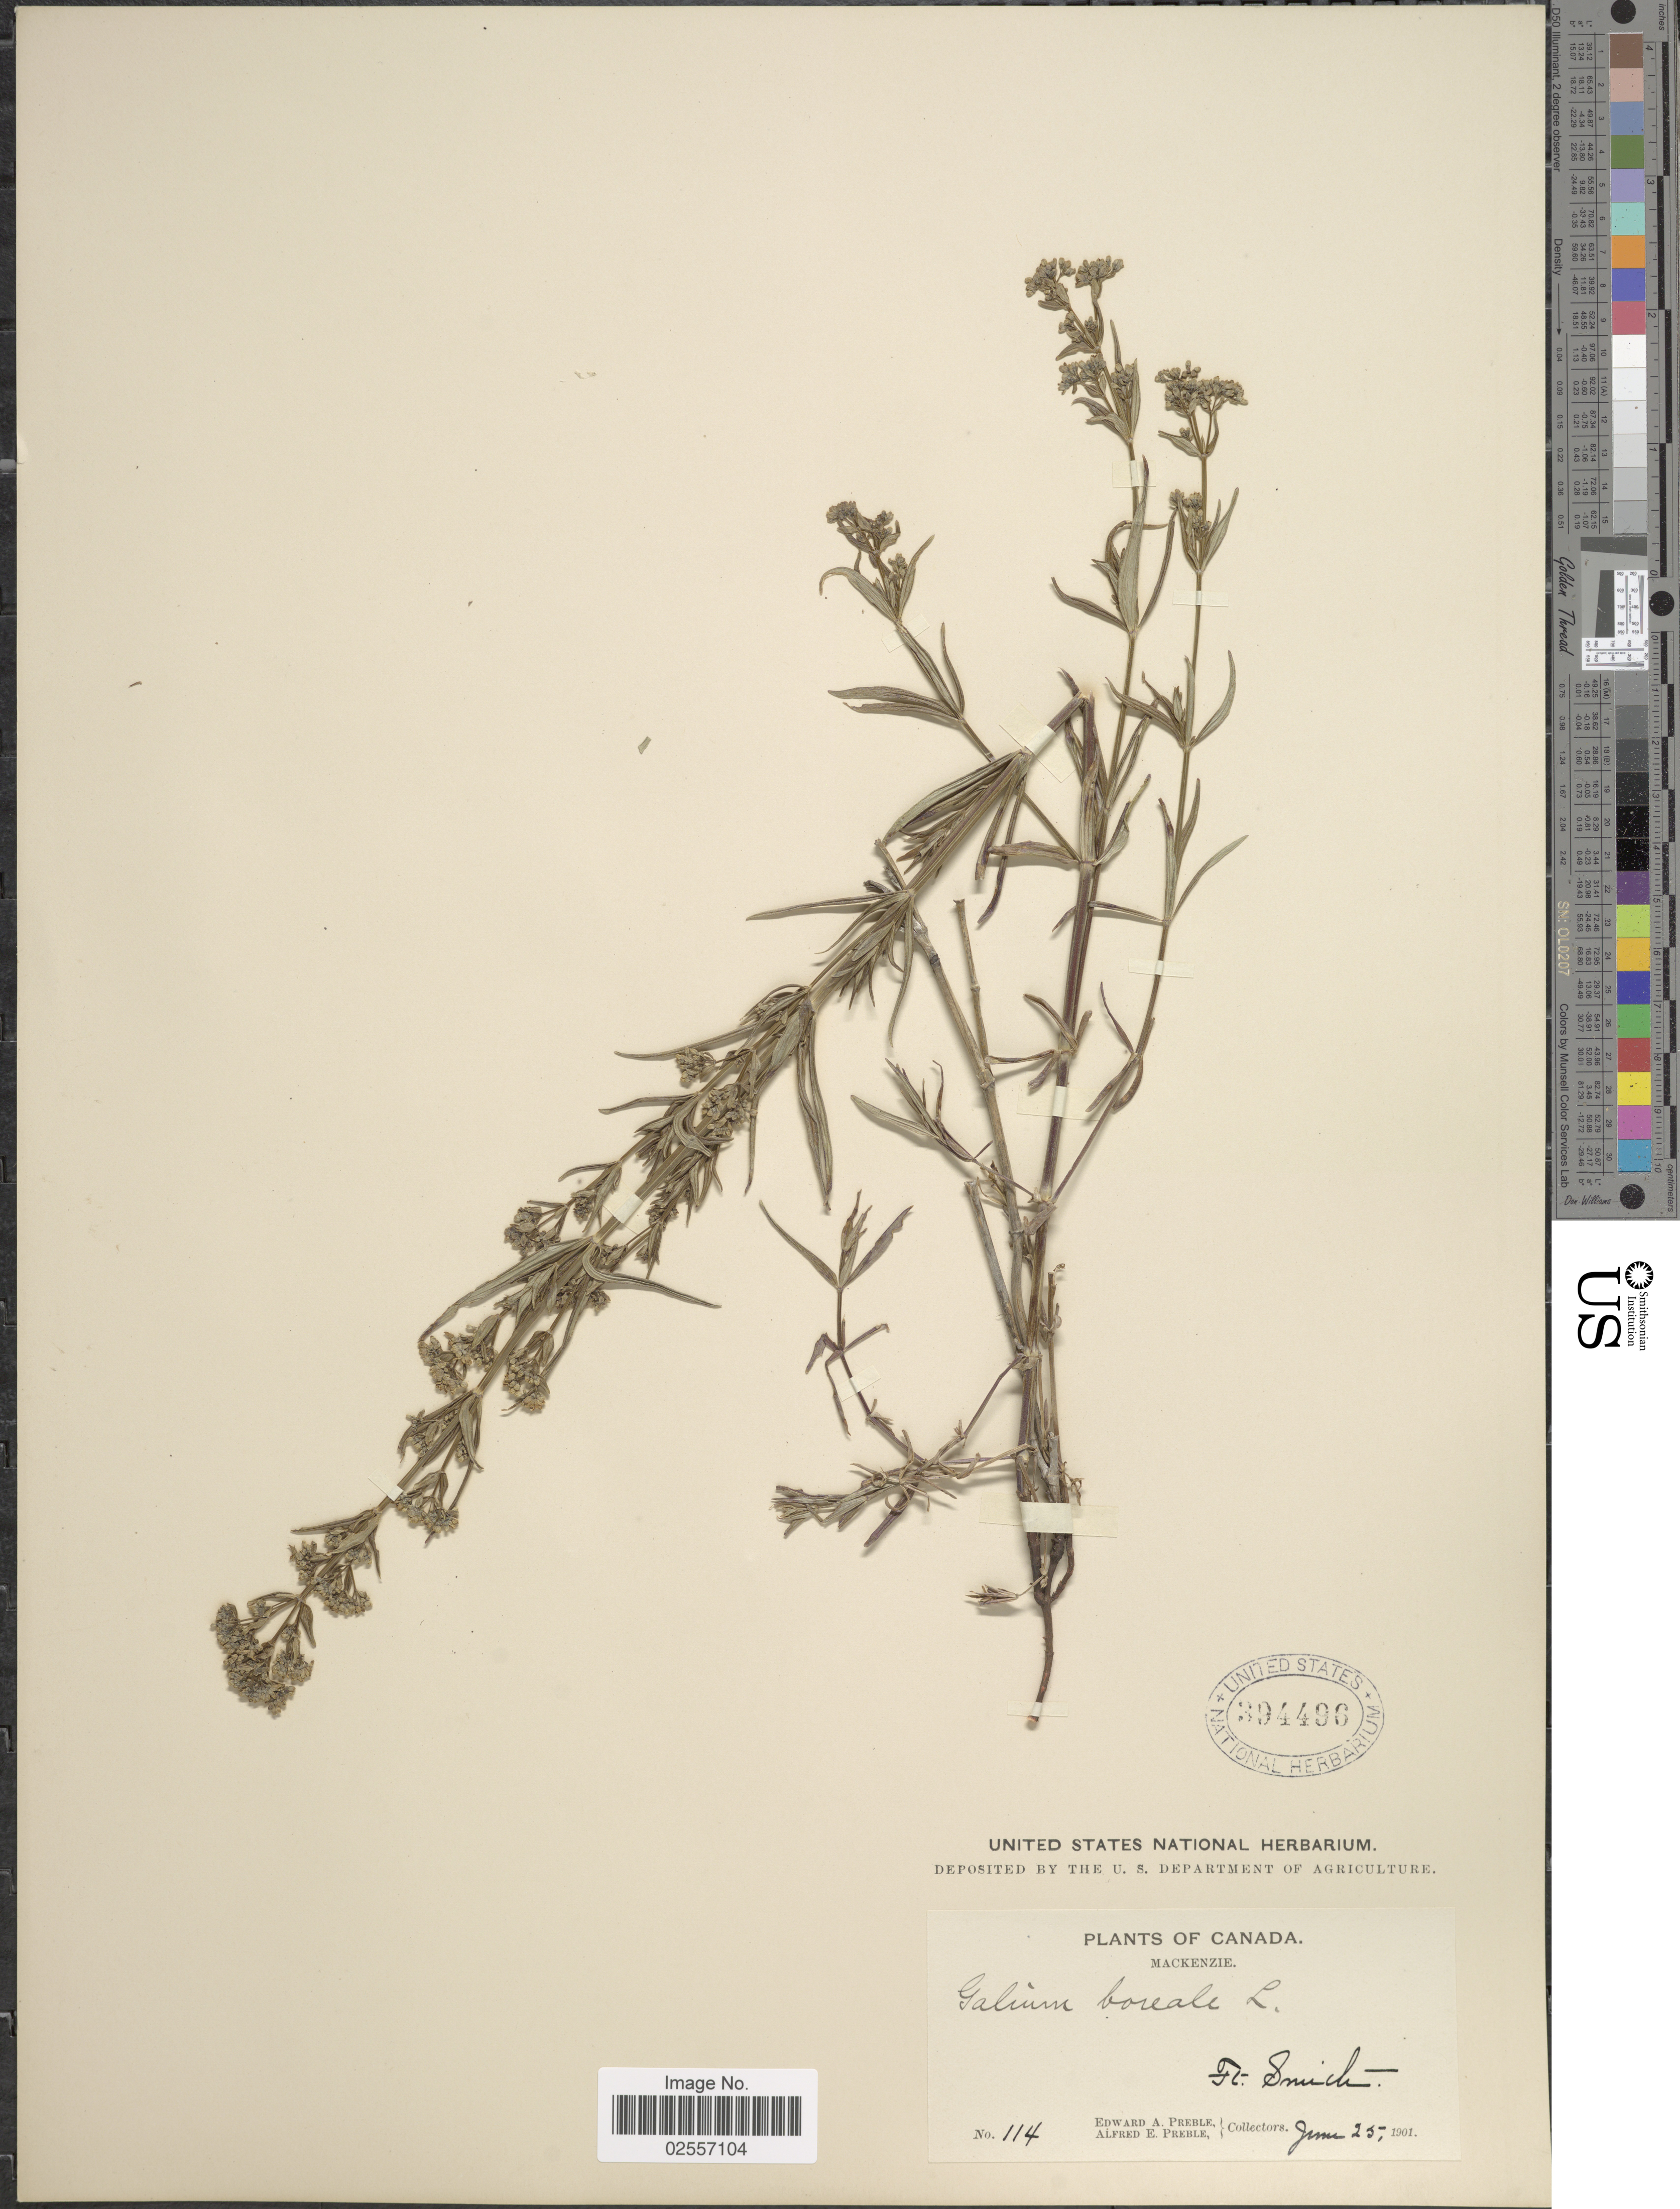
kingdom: Plantae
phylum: Tracheophyta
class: Magnoliopsida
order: Gentianales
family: Rubiaceae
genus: Galium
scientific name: Galium boreale L.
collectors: E. Preble & A. Preble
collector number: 114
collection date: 1901-06-25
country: Canada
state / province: British Columbia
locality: Mackenzie. Ft. Smith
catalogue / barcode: US 394496